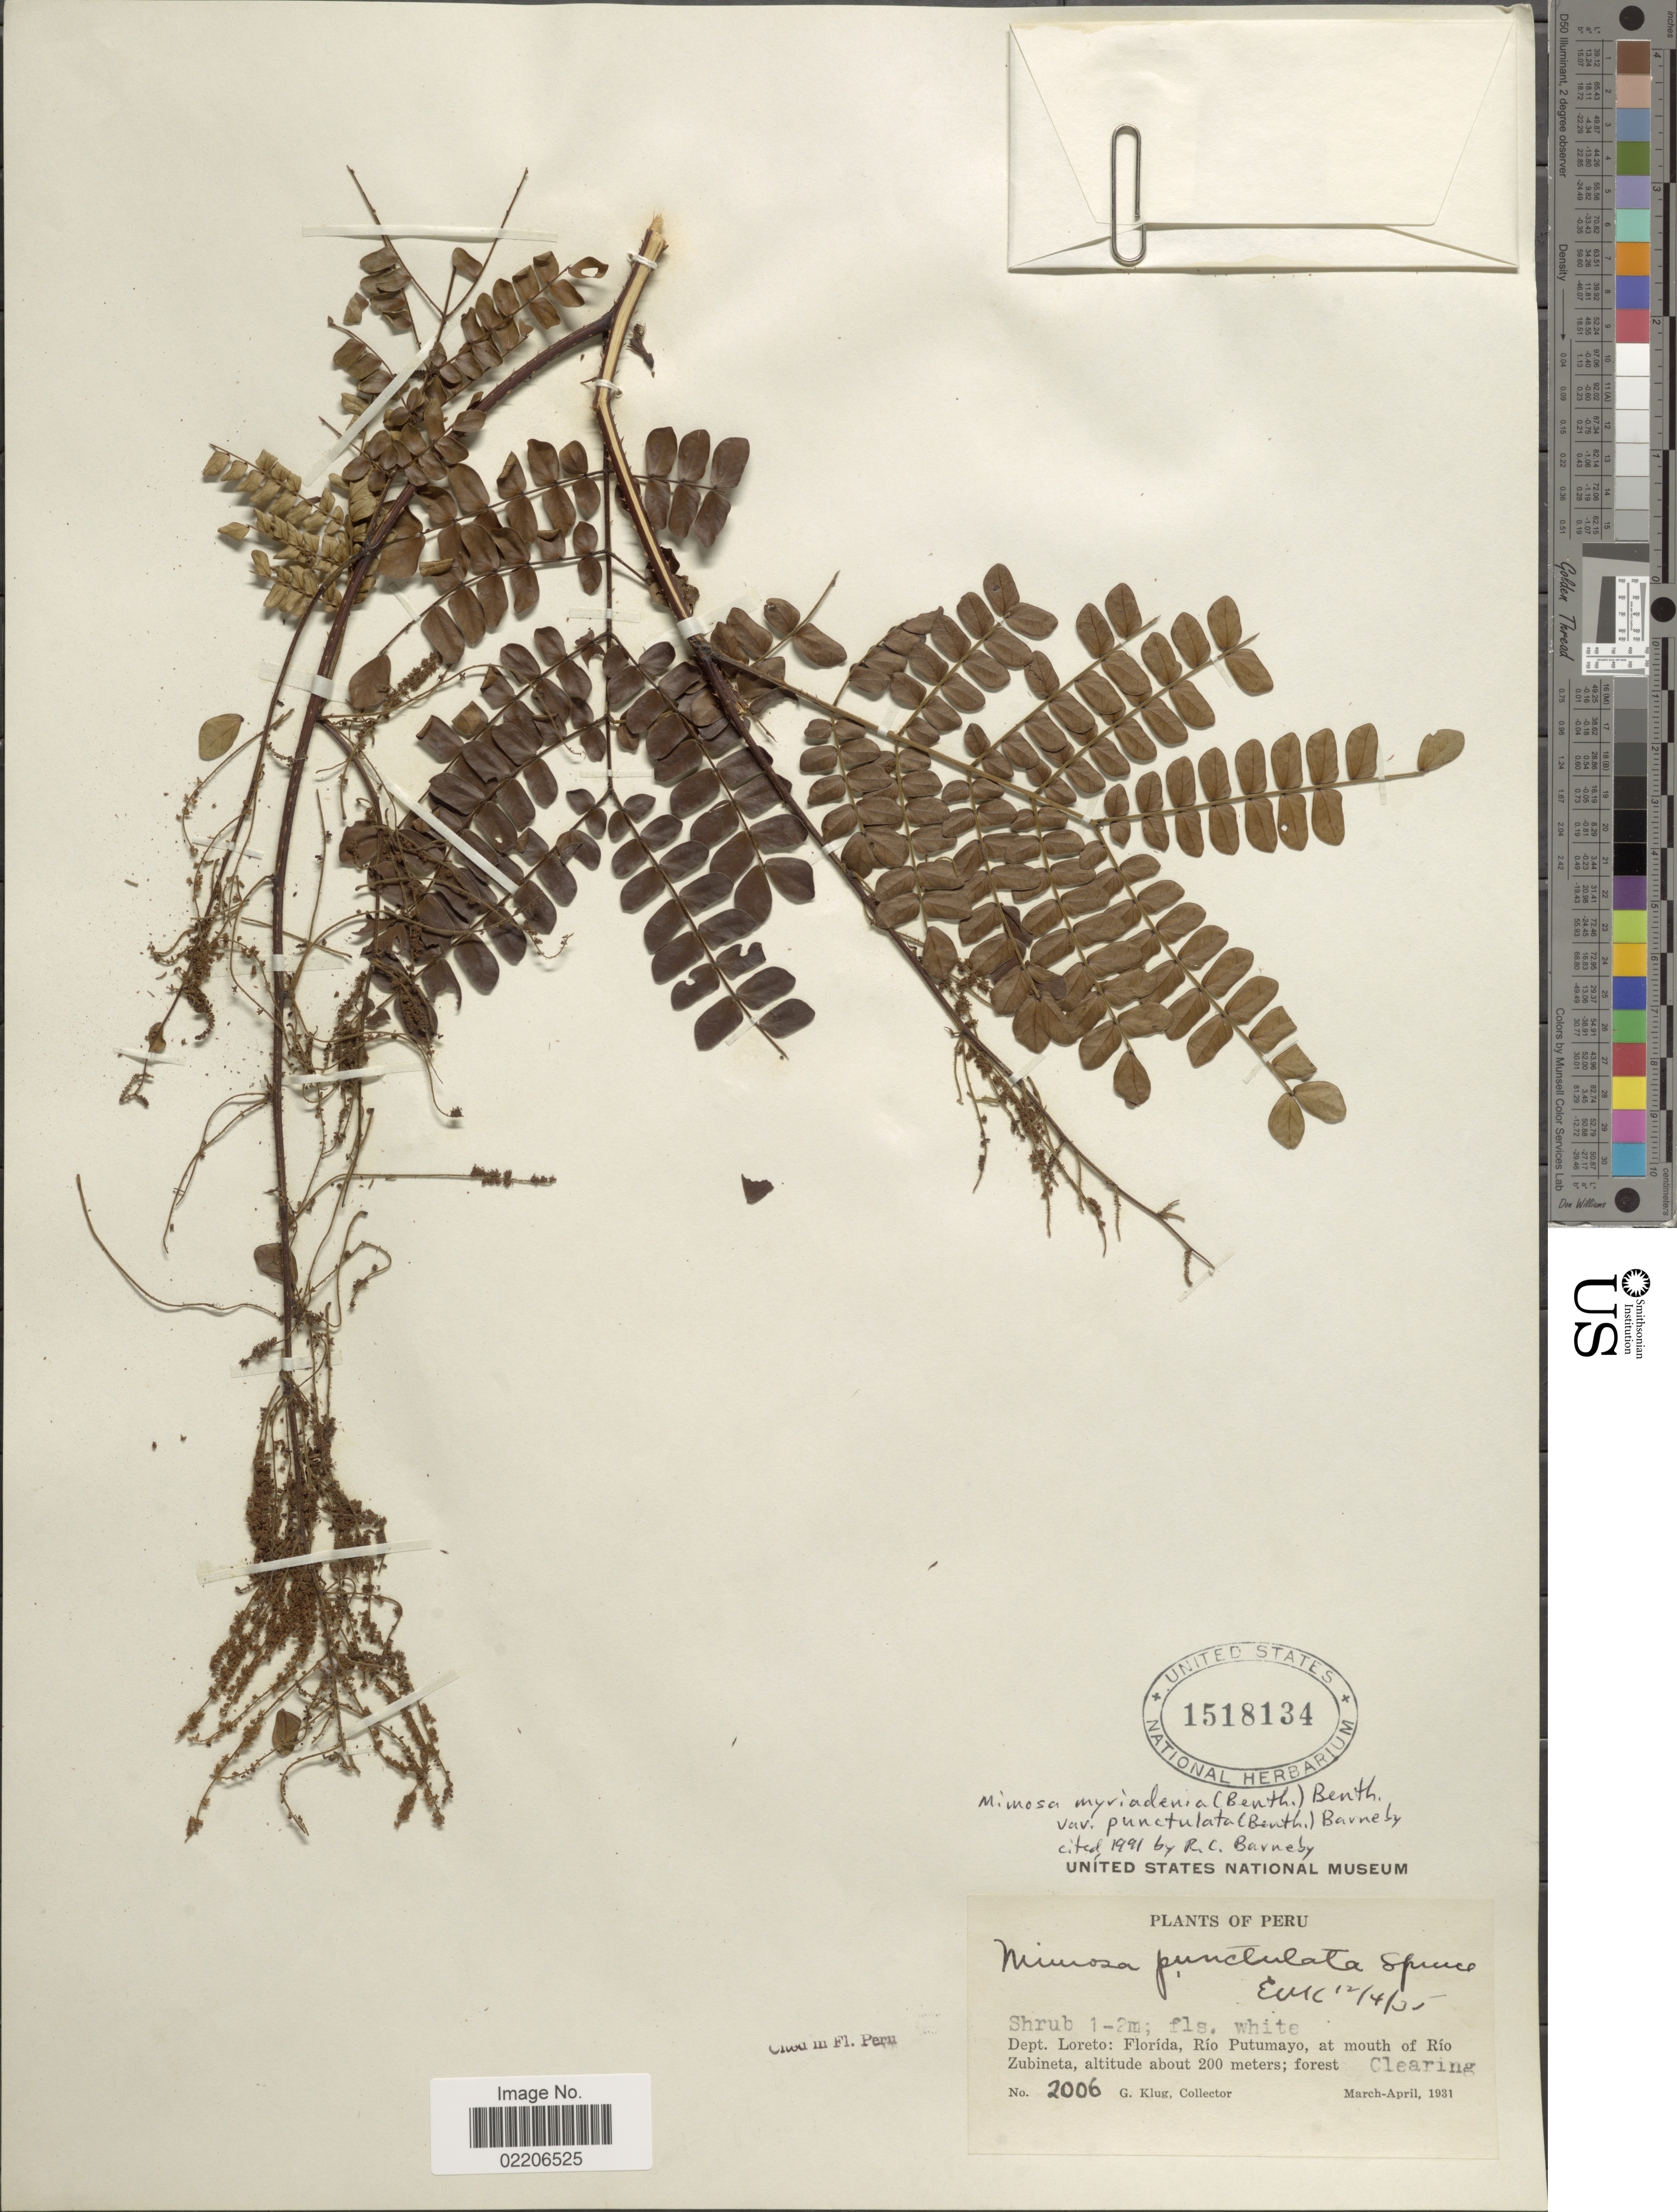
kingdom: Plantae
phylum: Tracheophyta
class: Magnoliopsida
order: Fabales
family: Fabaceae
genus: Mimosa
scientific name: Mimosa myriadenia var. punctulata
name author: (Benth.) Barneby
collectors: G. Klug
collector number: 2006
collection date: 1931-03/1931-04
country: Peru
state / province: Loreto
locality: Dept.: Loreto: Florída, Río Putumayo, at mouth of Río Zubineta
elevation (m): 200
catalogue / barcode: US 1518134